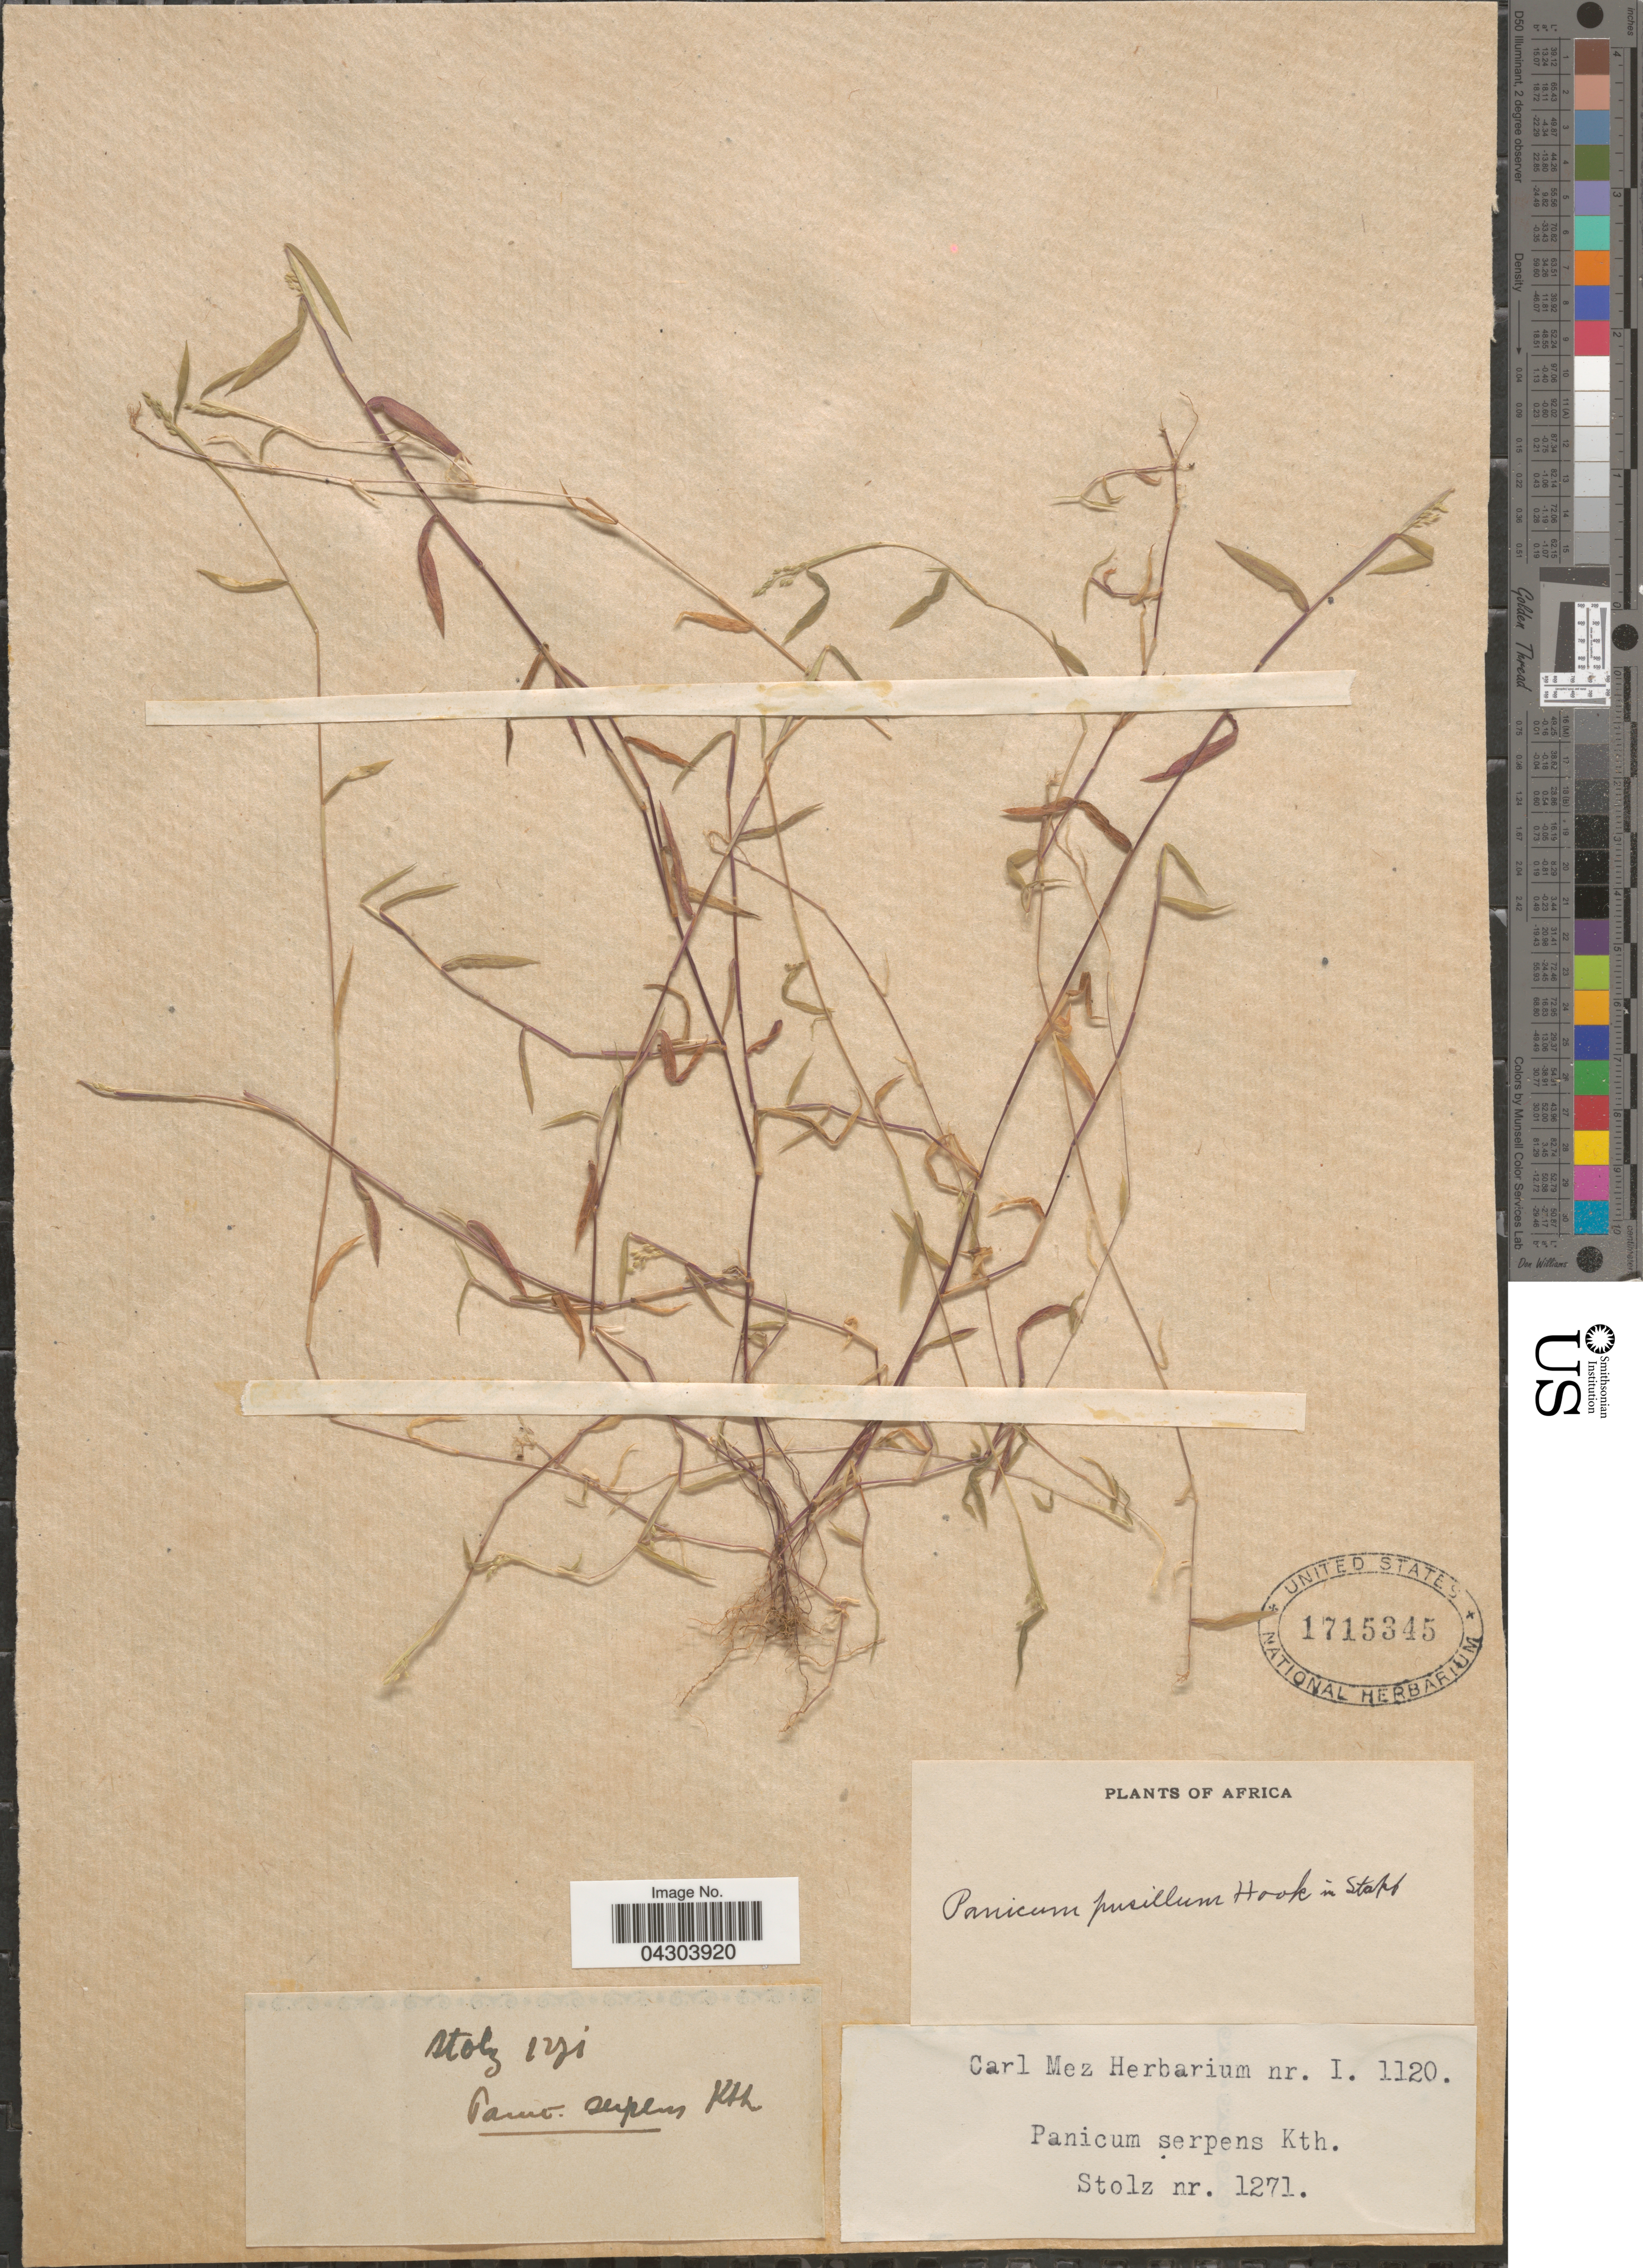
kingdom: Plantae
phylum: Tracheophyta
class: Liliopsida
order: Poales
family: Poaceae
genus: Panicum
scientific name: Panicum pusillum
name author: Hook. f.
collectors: Stolz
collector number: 1271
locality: Africa.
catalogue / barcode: US 1715345